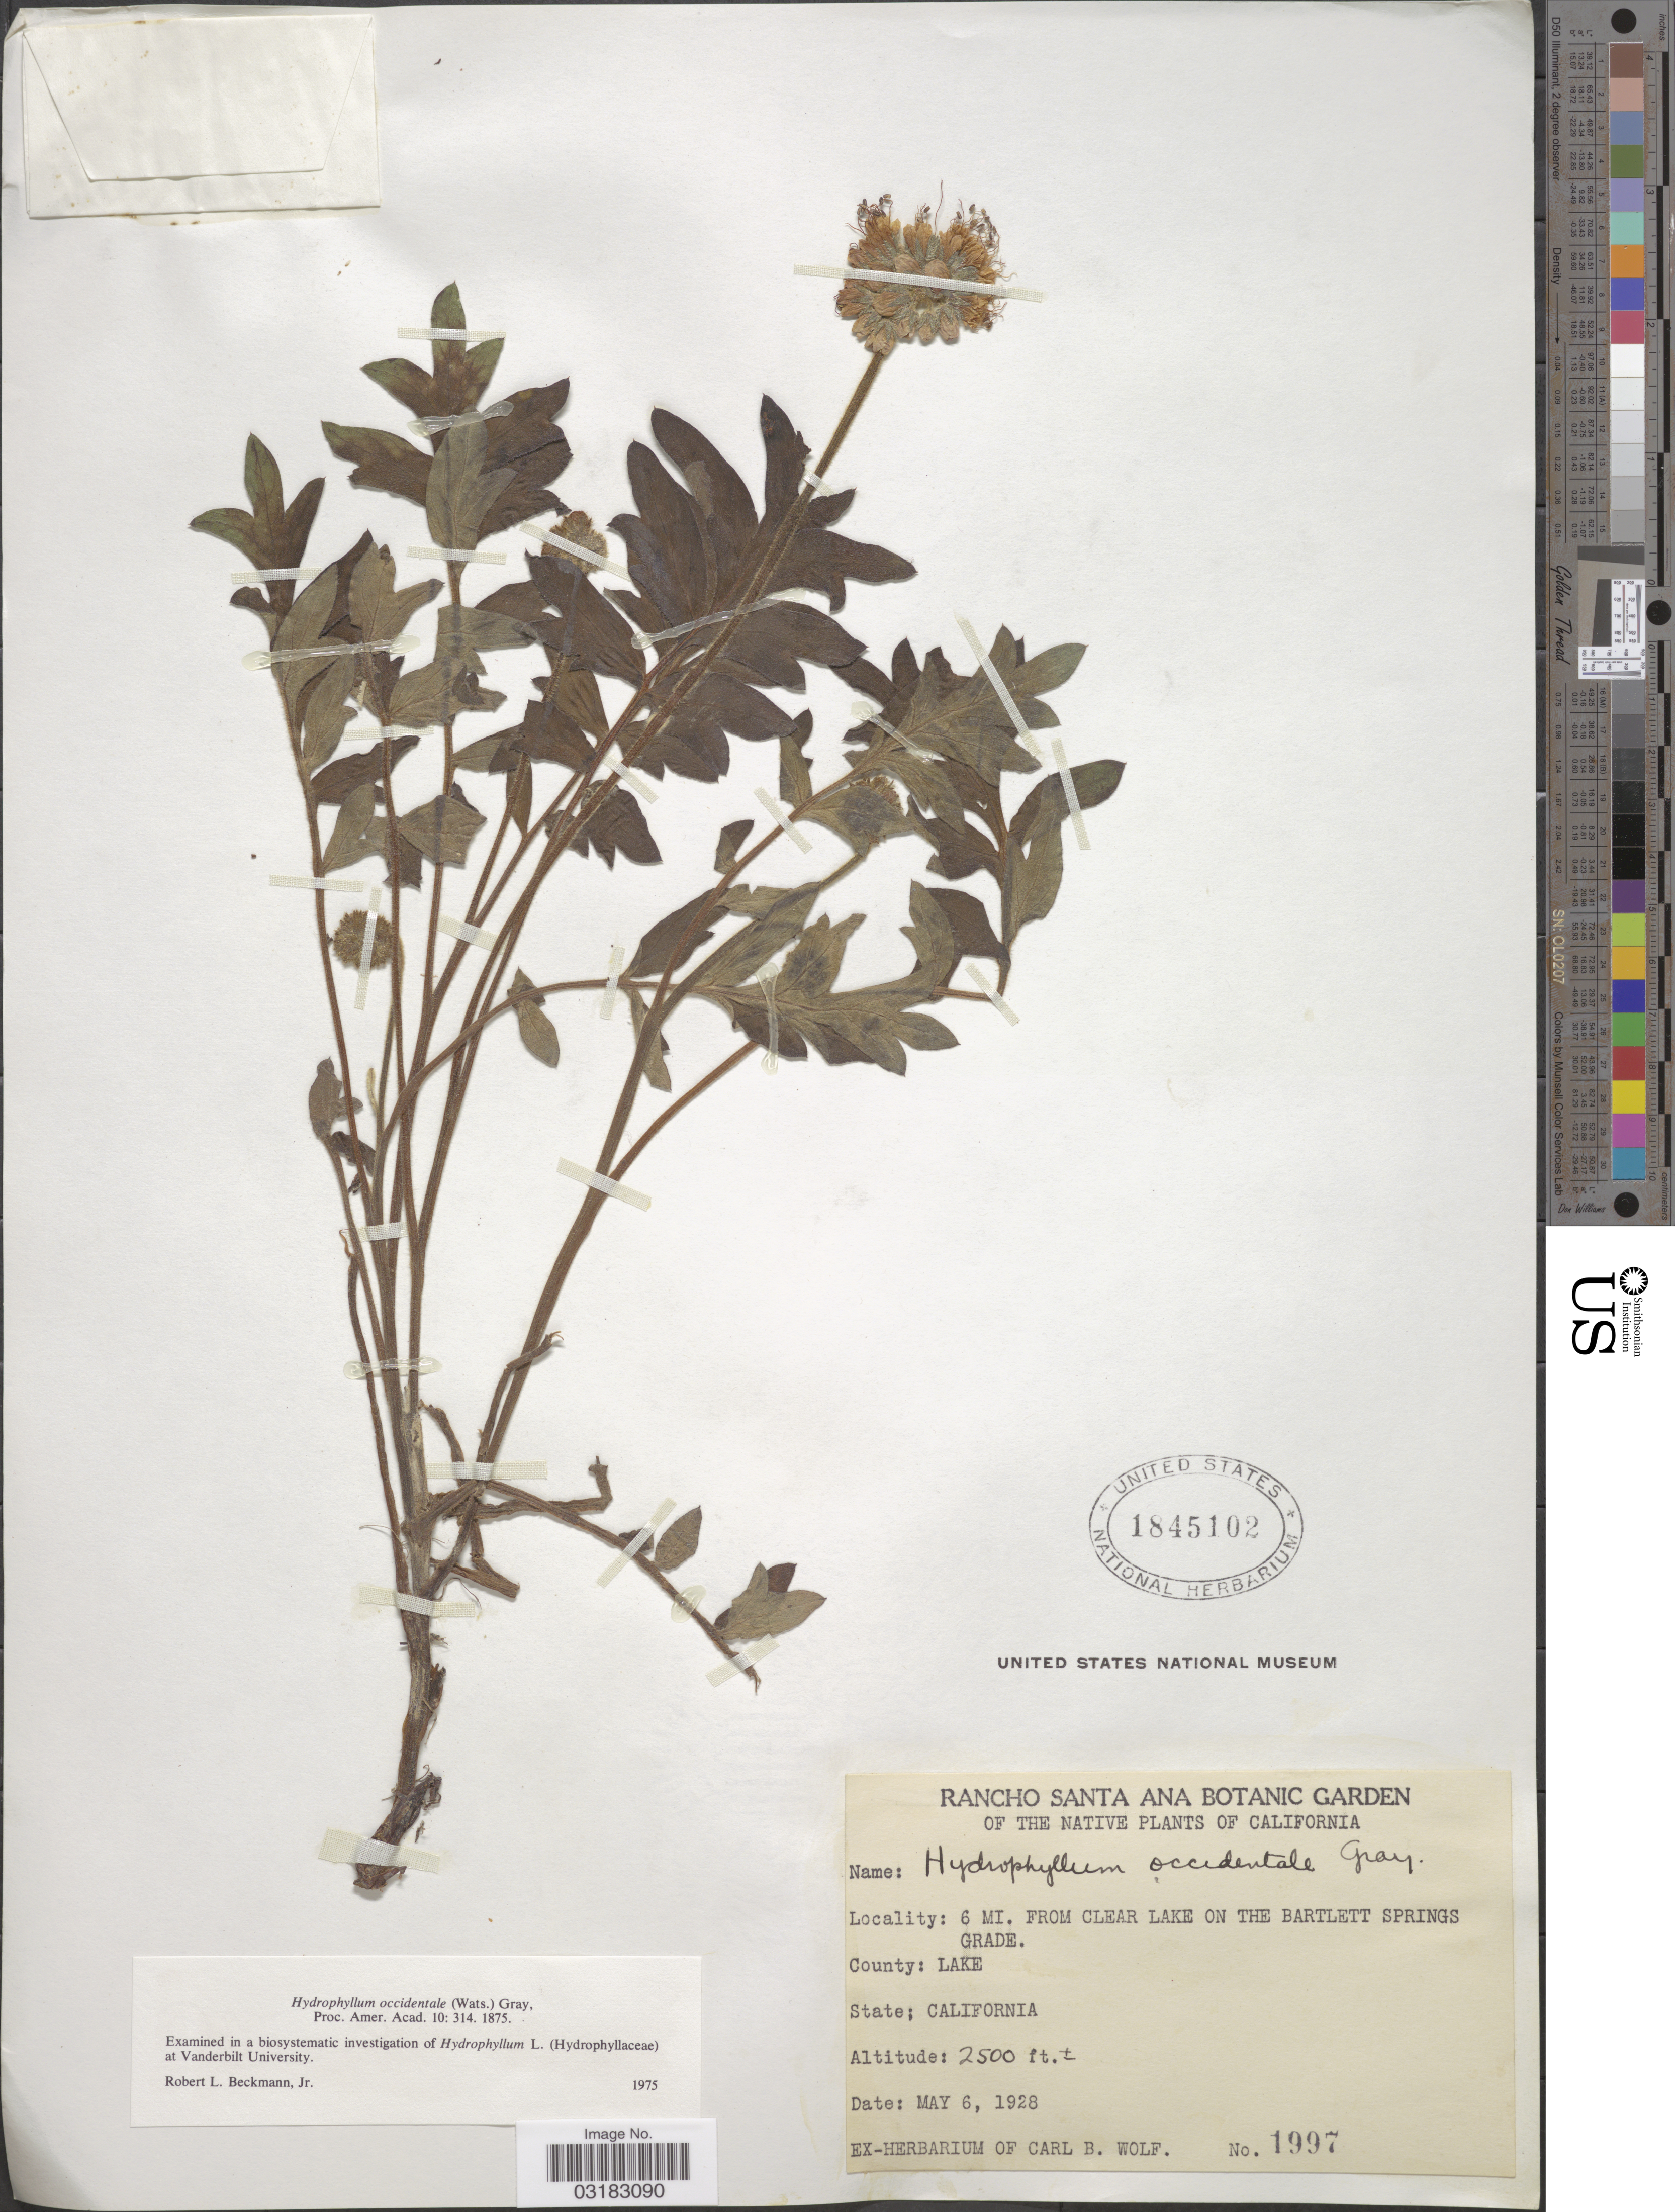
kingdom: Plantae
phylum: Tracheophyta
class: Magnoliopsida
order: Boraginales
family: Hydrophyllaceae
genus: Hydrophyllum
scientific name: Hydrophyllum occidentale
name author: (S. Watson) A. Gray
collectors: ex herb. Carl B. Wolf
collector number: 1997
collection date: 1928-05-06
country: United States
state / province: California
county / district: Lake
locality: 6 mi. from Clear Lake on the Bartlett Springs Grade. County: Lake.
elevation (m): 762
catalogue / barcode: US 1845102